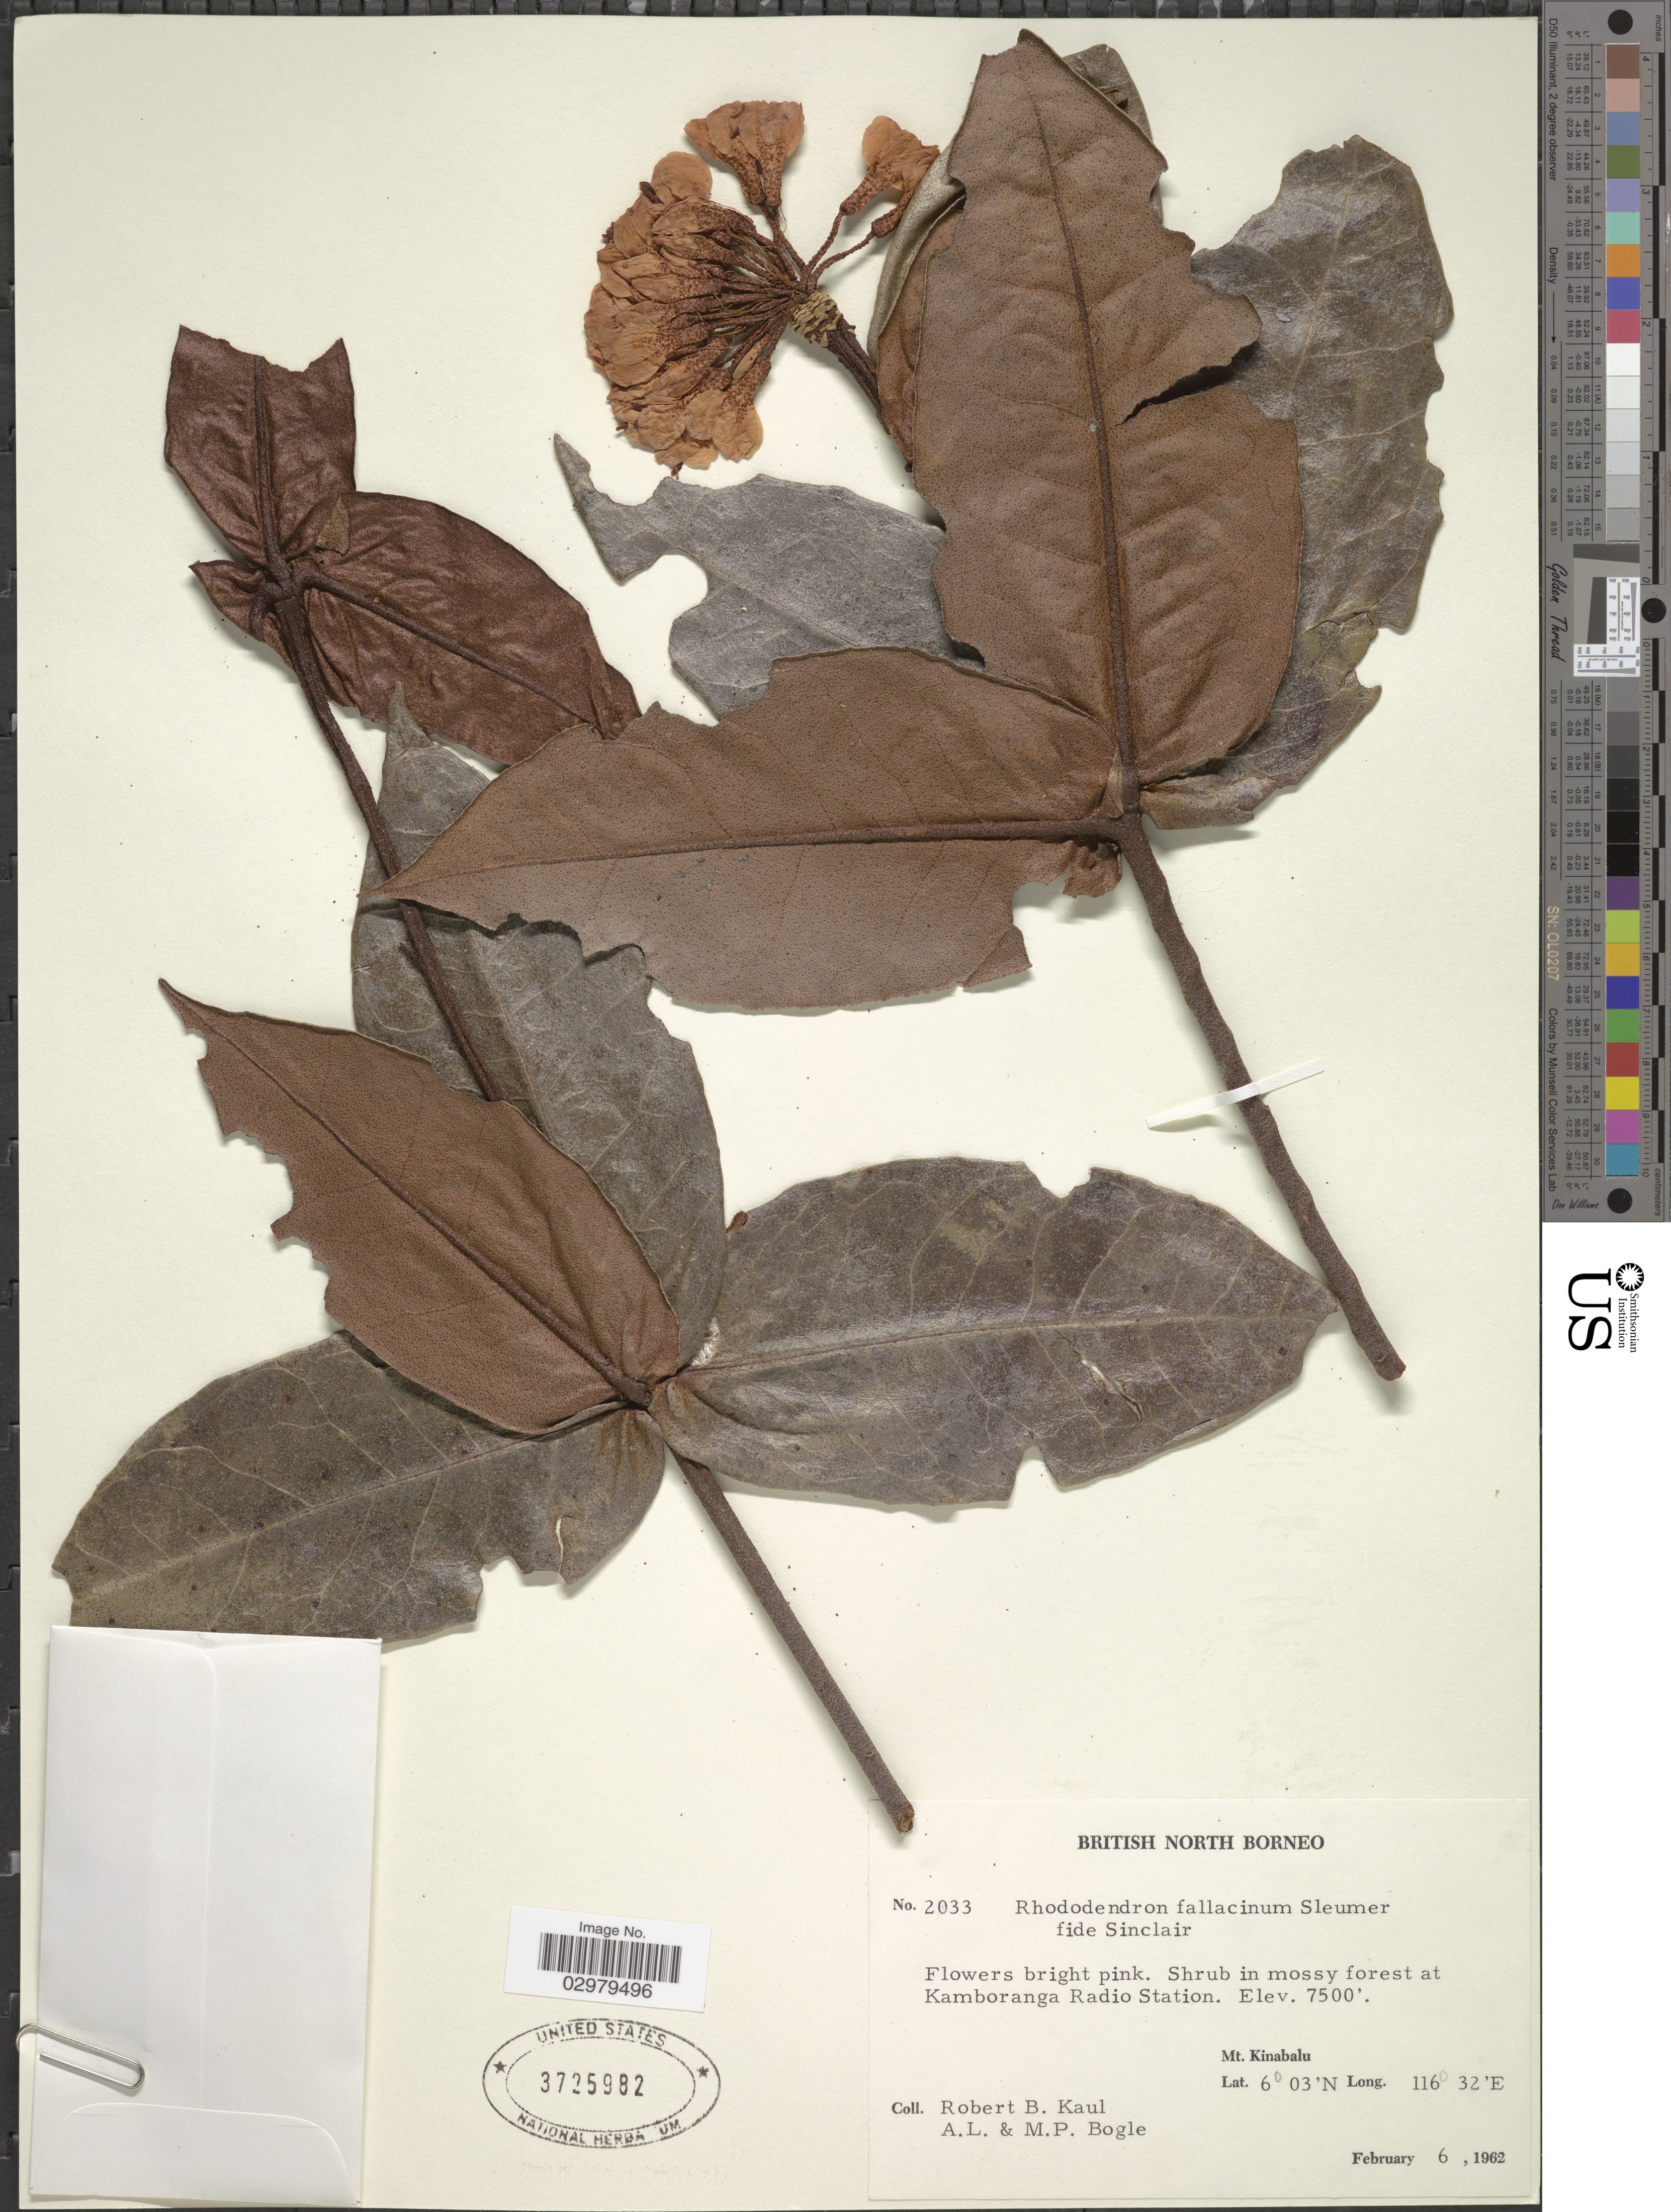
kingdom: Plantae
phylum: Tracheophyta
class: Magnoliopsida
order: Ericales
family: Ericaceae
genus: Rhododendron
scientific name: Rhododendron fallacinum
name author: Sleumer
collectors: R. Kaul, Bogle, A.L. & M. Bogle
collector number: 2033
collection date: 1962-02-06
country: Malaysia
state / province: Sabah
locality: British North Borneo. At Kamboranga Radio Station. Mt. Kinabalu.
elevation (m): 2286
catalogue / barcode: US 3725982